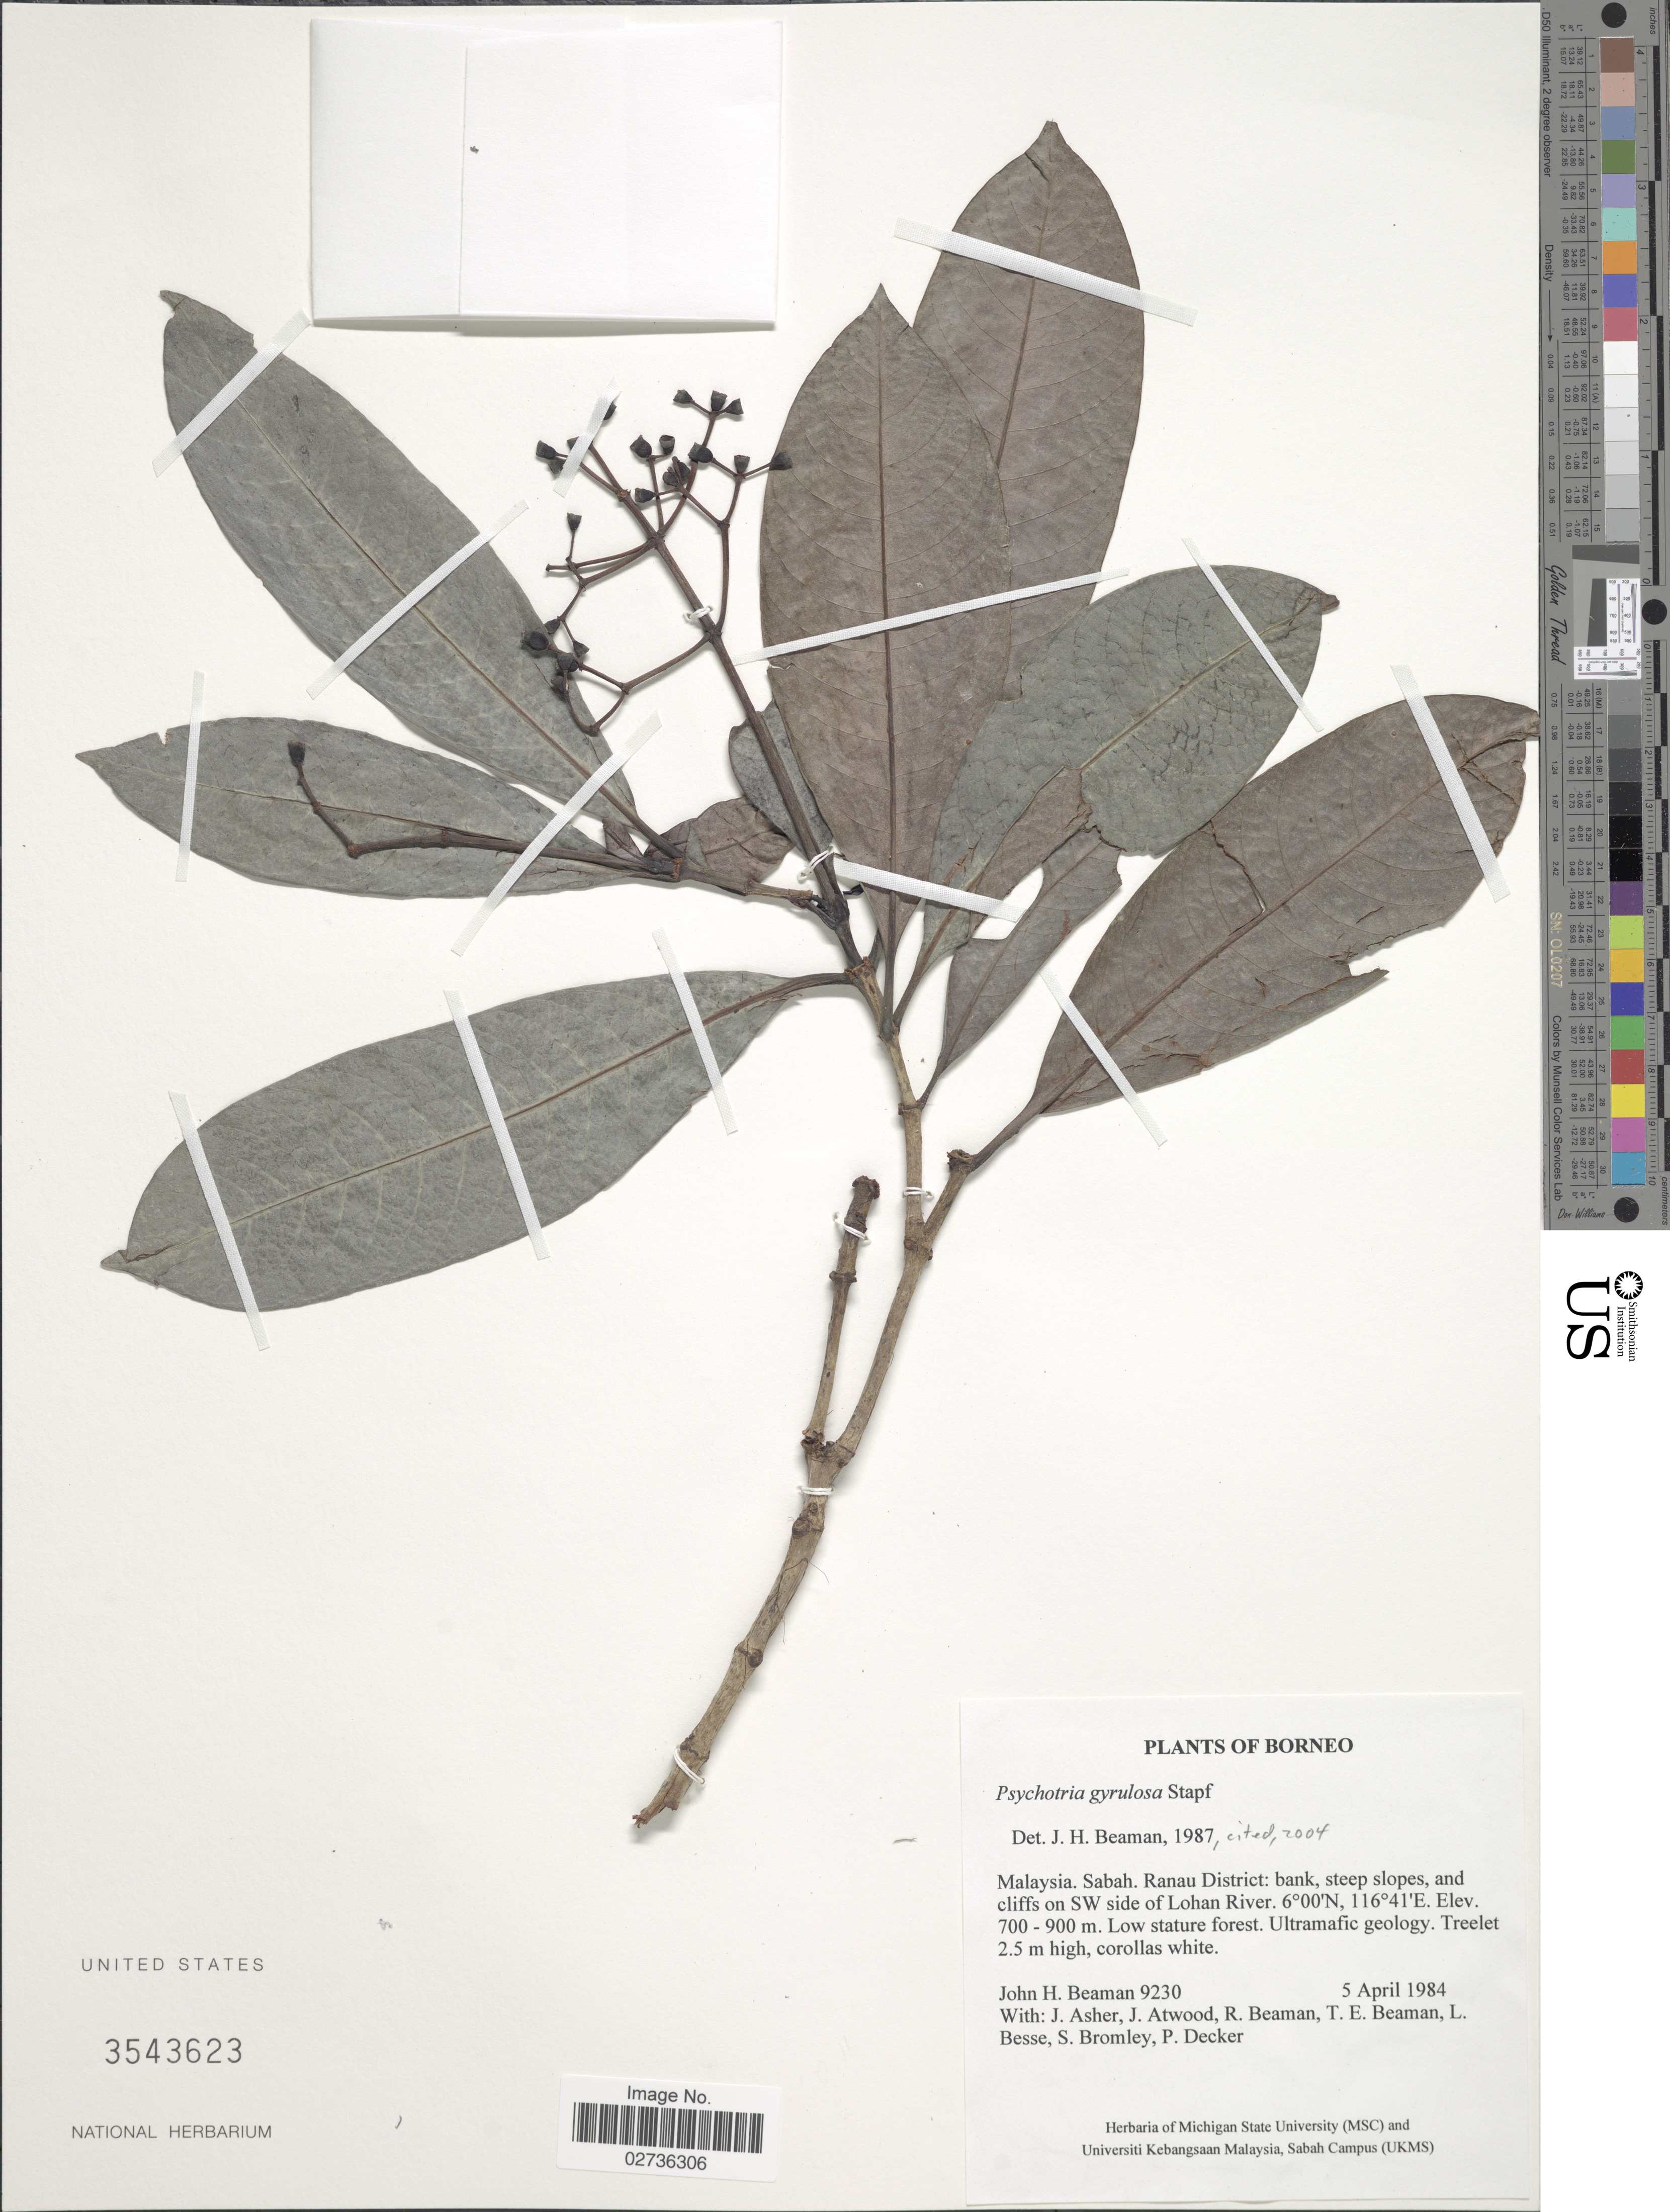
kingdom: Plantae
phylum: Tracheophyta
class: Magnoliopsida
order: Gentianales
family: Rubiaceae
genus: Psychotria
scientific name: Psychotria gyrulosa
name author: Stapf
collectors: J. H. Beaman, J. Asher, J. Atwood, R. S. Beaman & et al.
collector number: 9230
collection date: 1984-04-05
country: Malaysia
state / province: Sabah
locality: Borneo. Ranau District: bank, steep slopes, and cliffs on SW side of Lohan River.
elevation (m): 700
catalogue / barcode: US 3543623